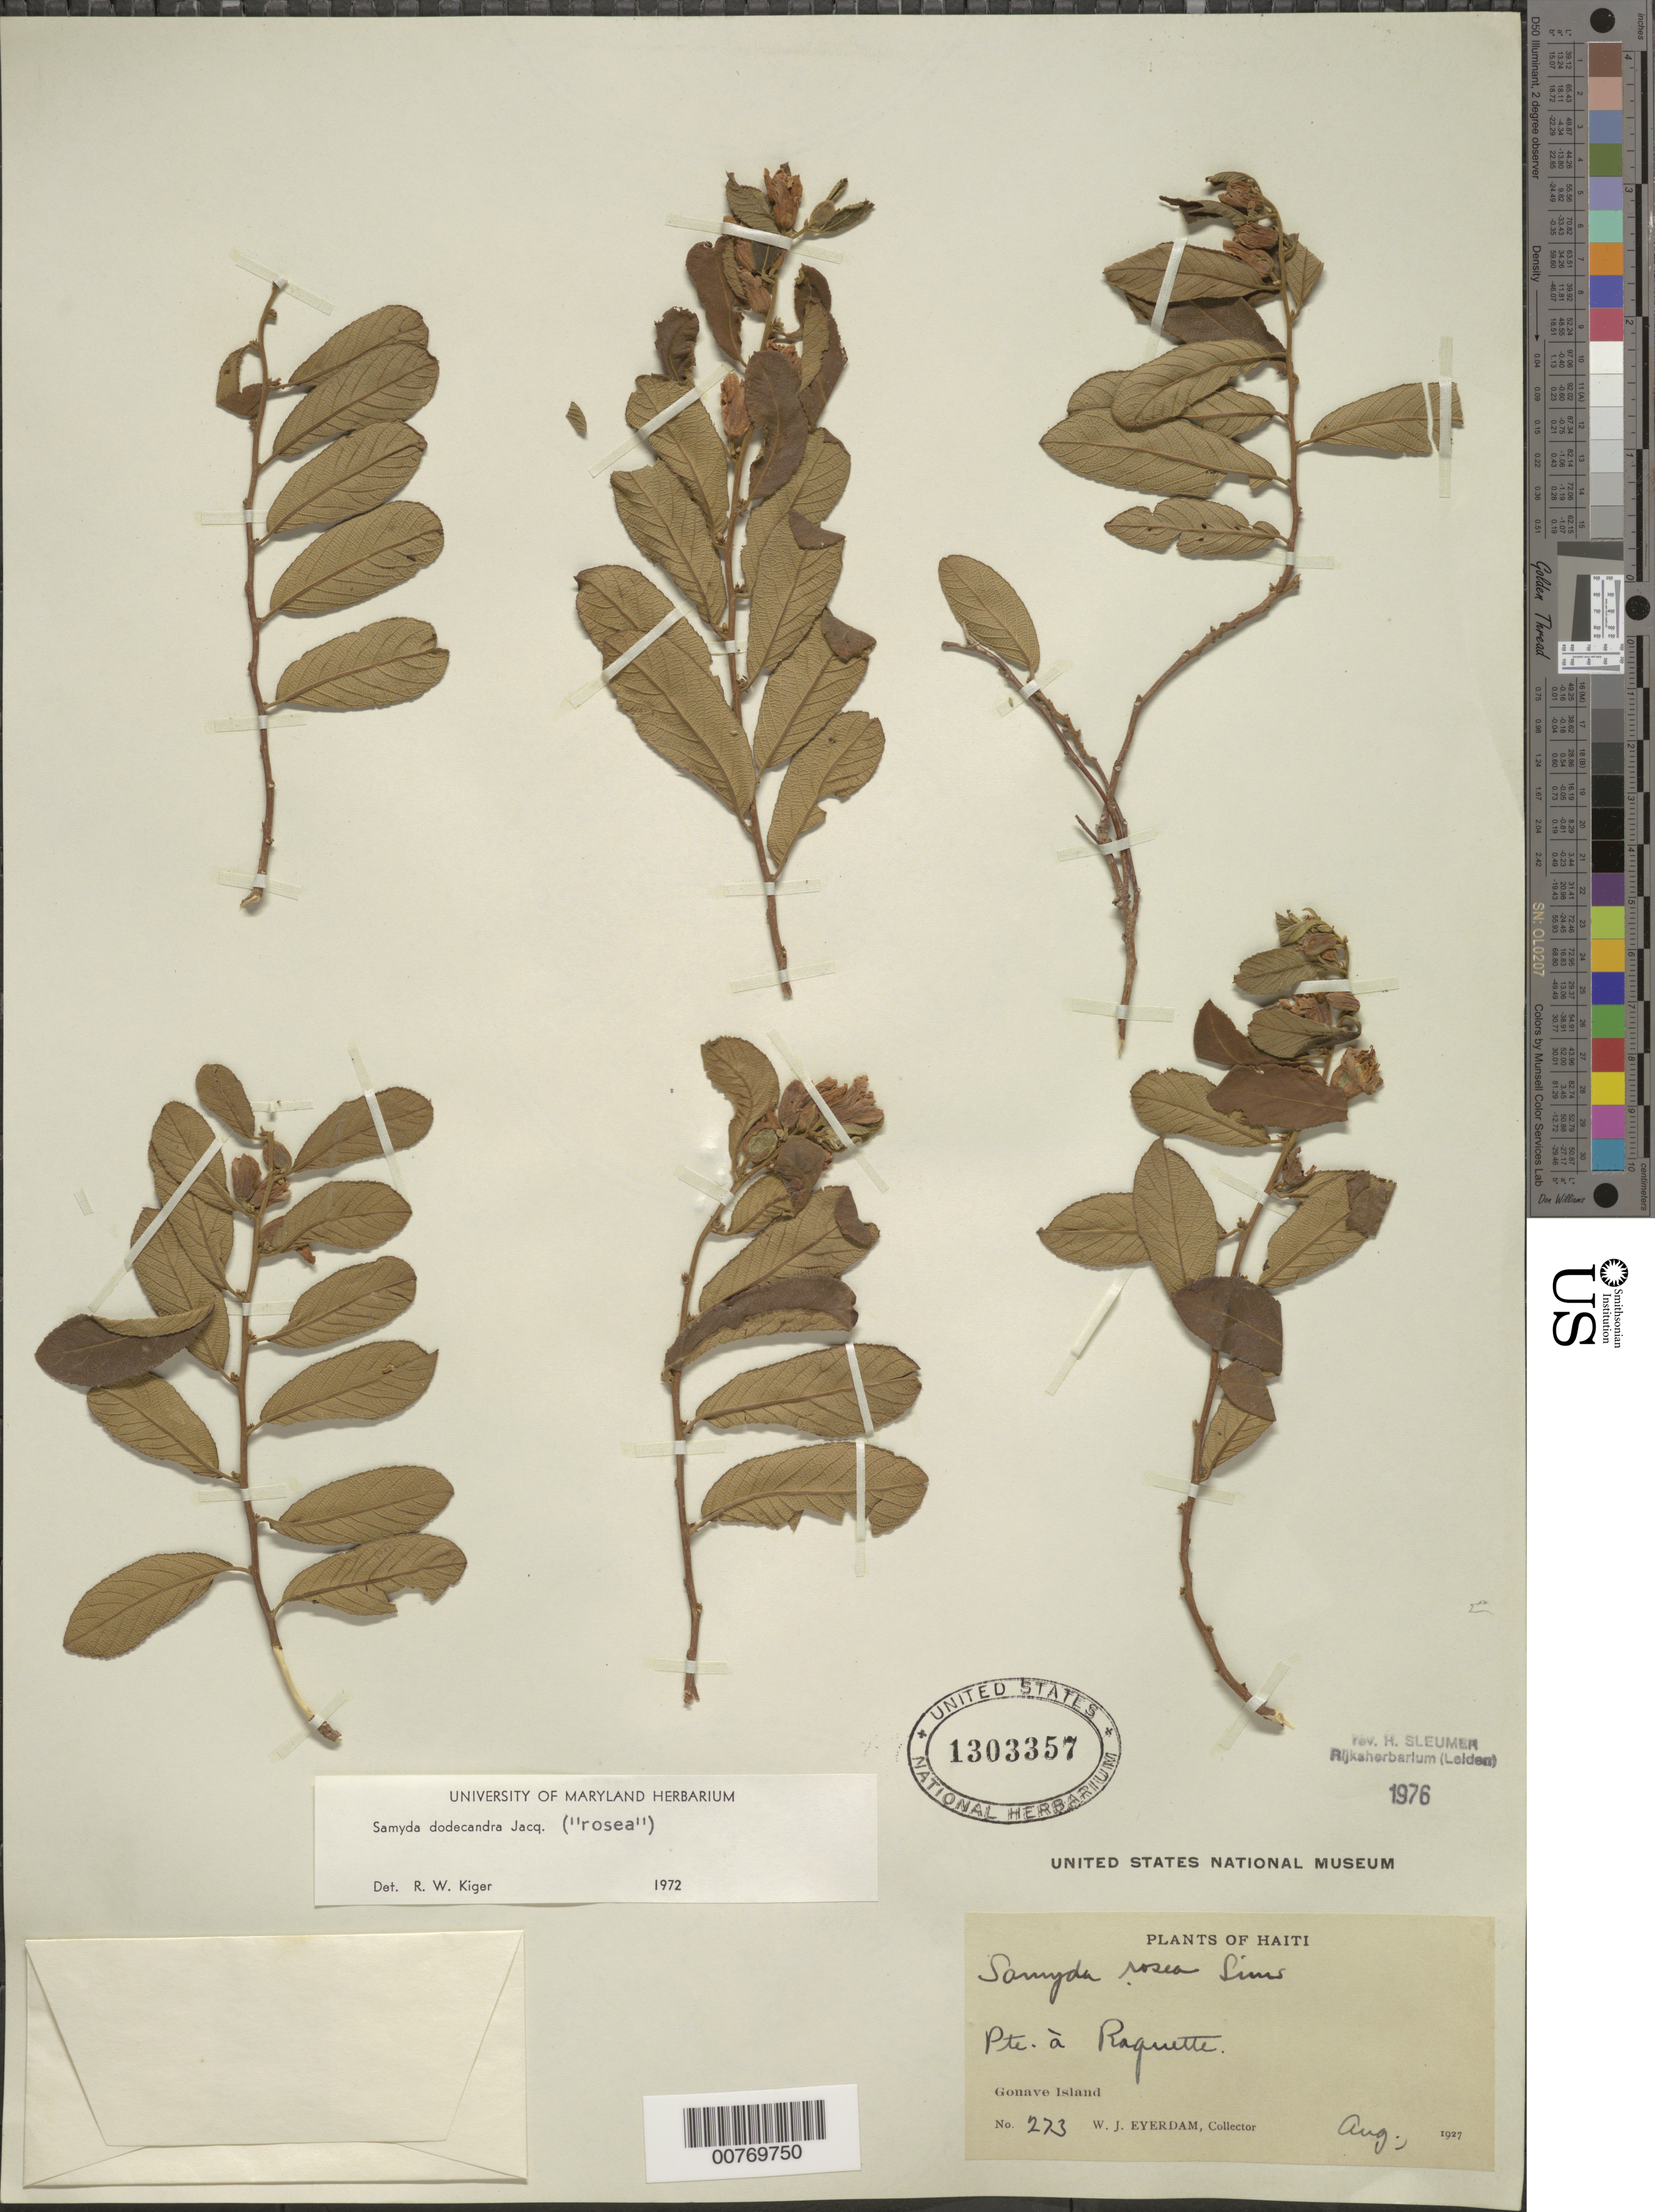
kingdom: Plantae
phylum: Tracheophyta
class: Magnoliopsida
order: Malpighiales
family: Salicaceae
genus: Casearia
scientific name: Casearia dodecandra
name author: (Jacq.) T. Samar. & M.H. Alford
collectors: W. J. Eyerdam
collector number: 273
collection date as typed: Aug 1927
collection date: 1927-08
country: Haiti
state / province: Ouest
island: Hispaniola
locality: Pte.à Raguette, Gonave Island.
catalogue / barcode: US 1303357